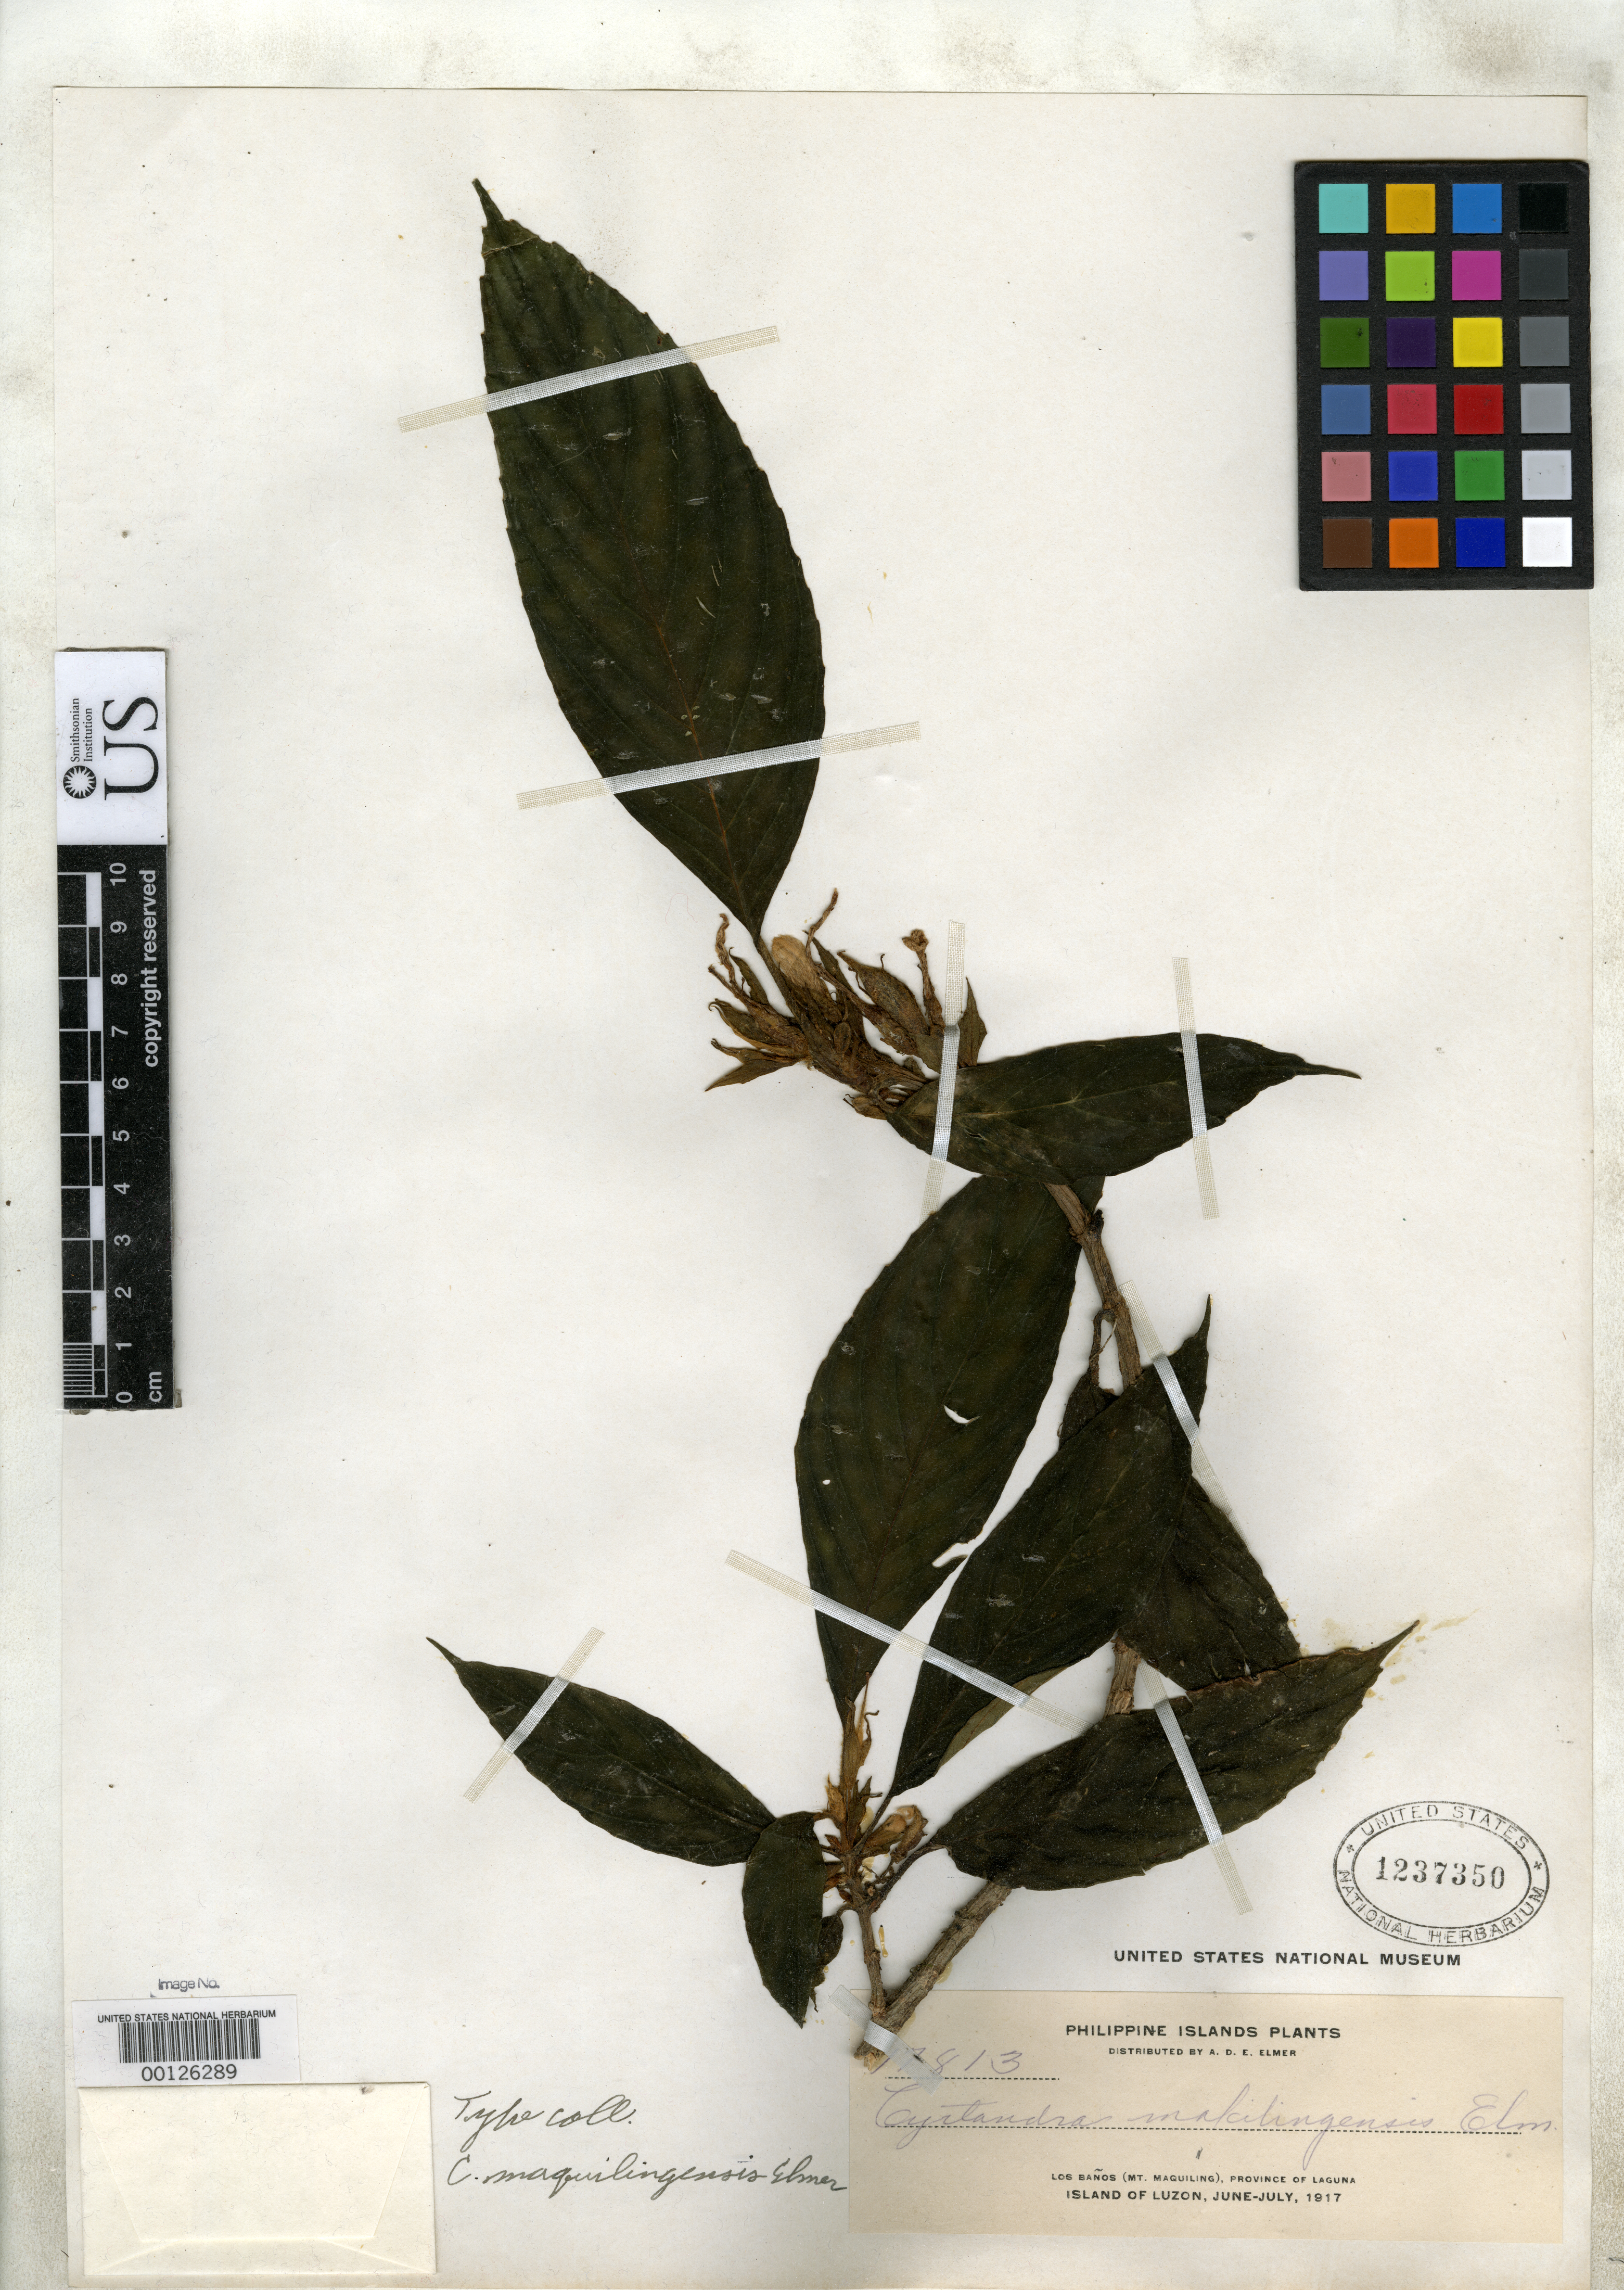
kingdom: Plantae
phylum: Tracheophyta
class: Magnoliopsida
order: Lamiales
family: Gesneriaceae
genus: Cyrtandra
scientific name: Cyrtandra maquilingensis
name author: Elmer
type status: Isolectotype; Type Collection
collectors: A. D. E. Elmer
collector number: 17813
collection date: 1917-06/1917-07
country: Philippines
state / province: Calabarzon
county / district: Laguna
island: Luzon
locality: Los Baños (Mt. Maquiling), Province of Laguna, Luzon.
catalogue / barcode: US 1237350